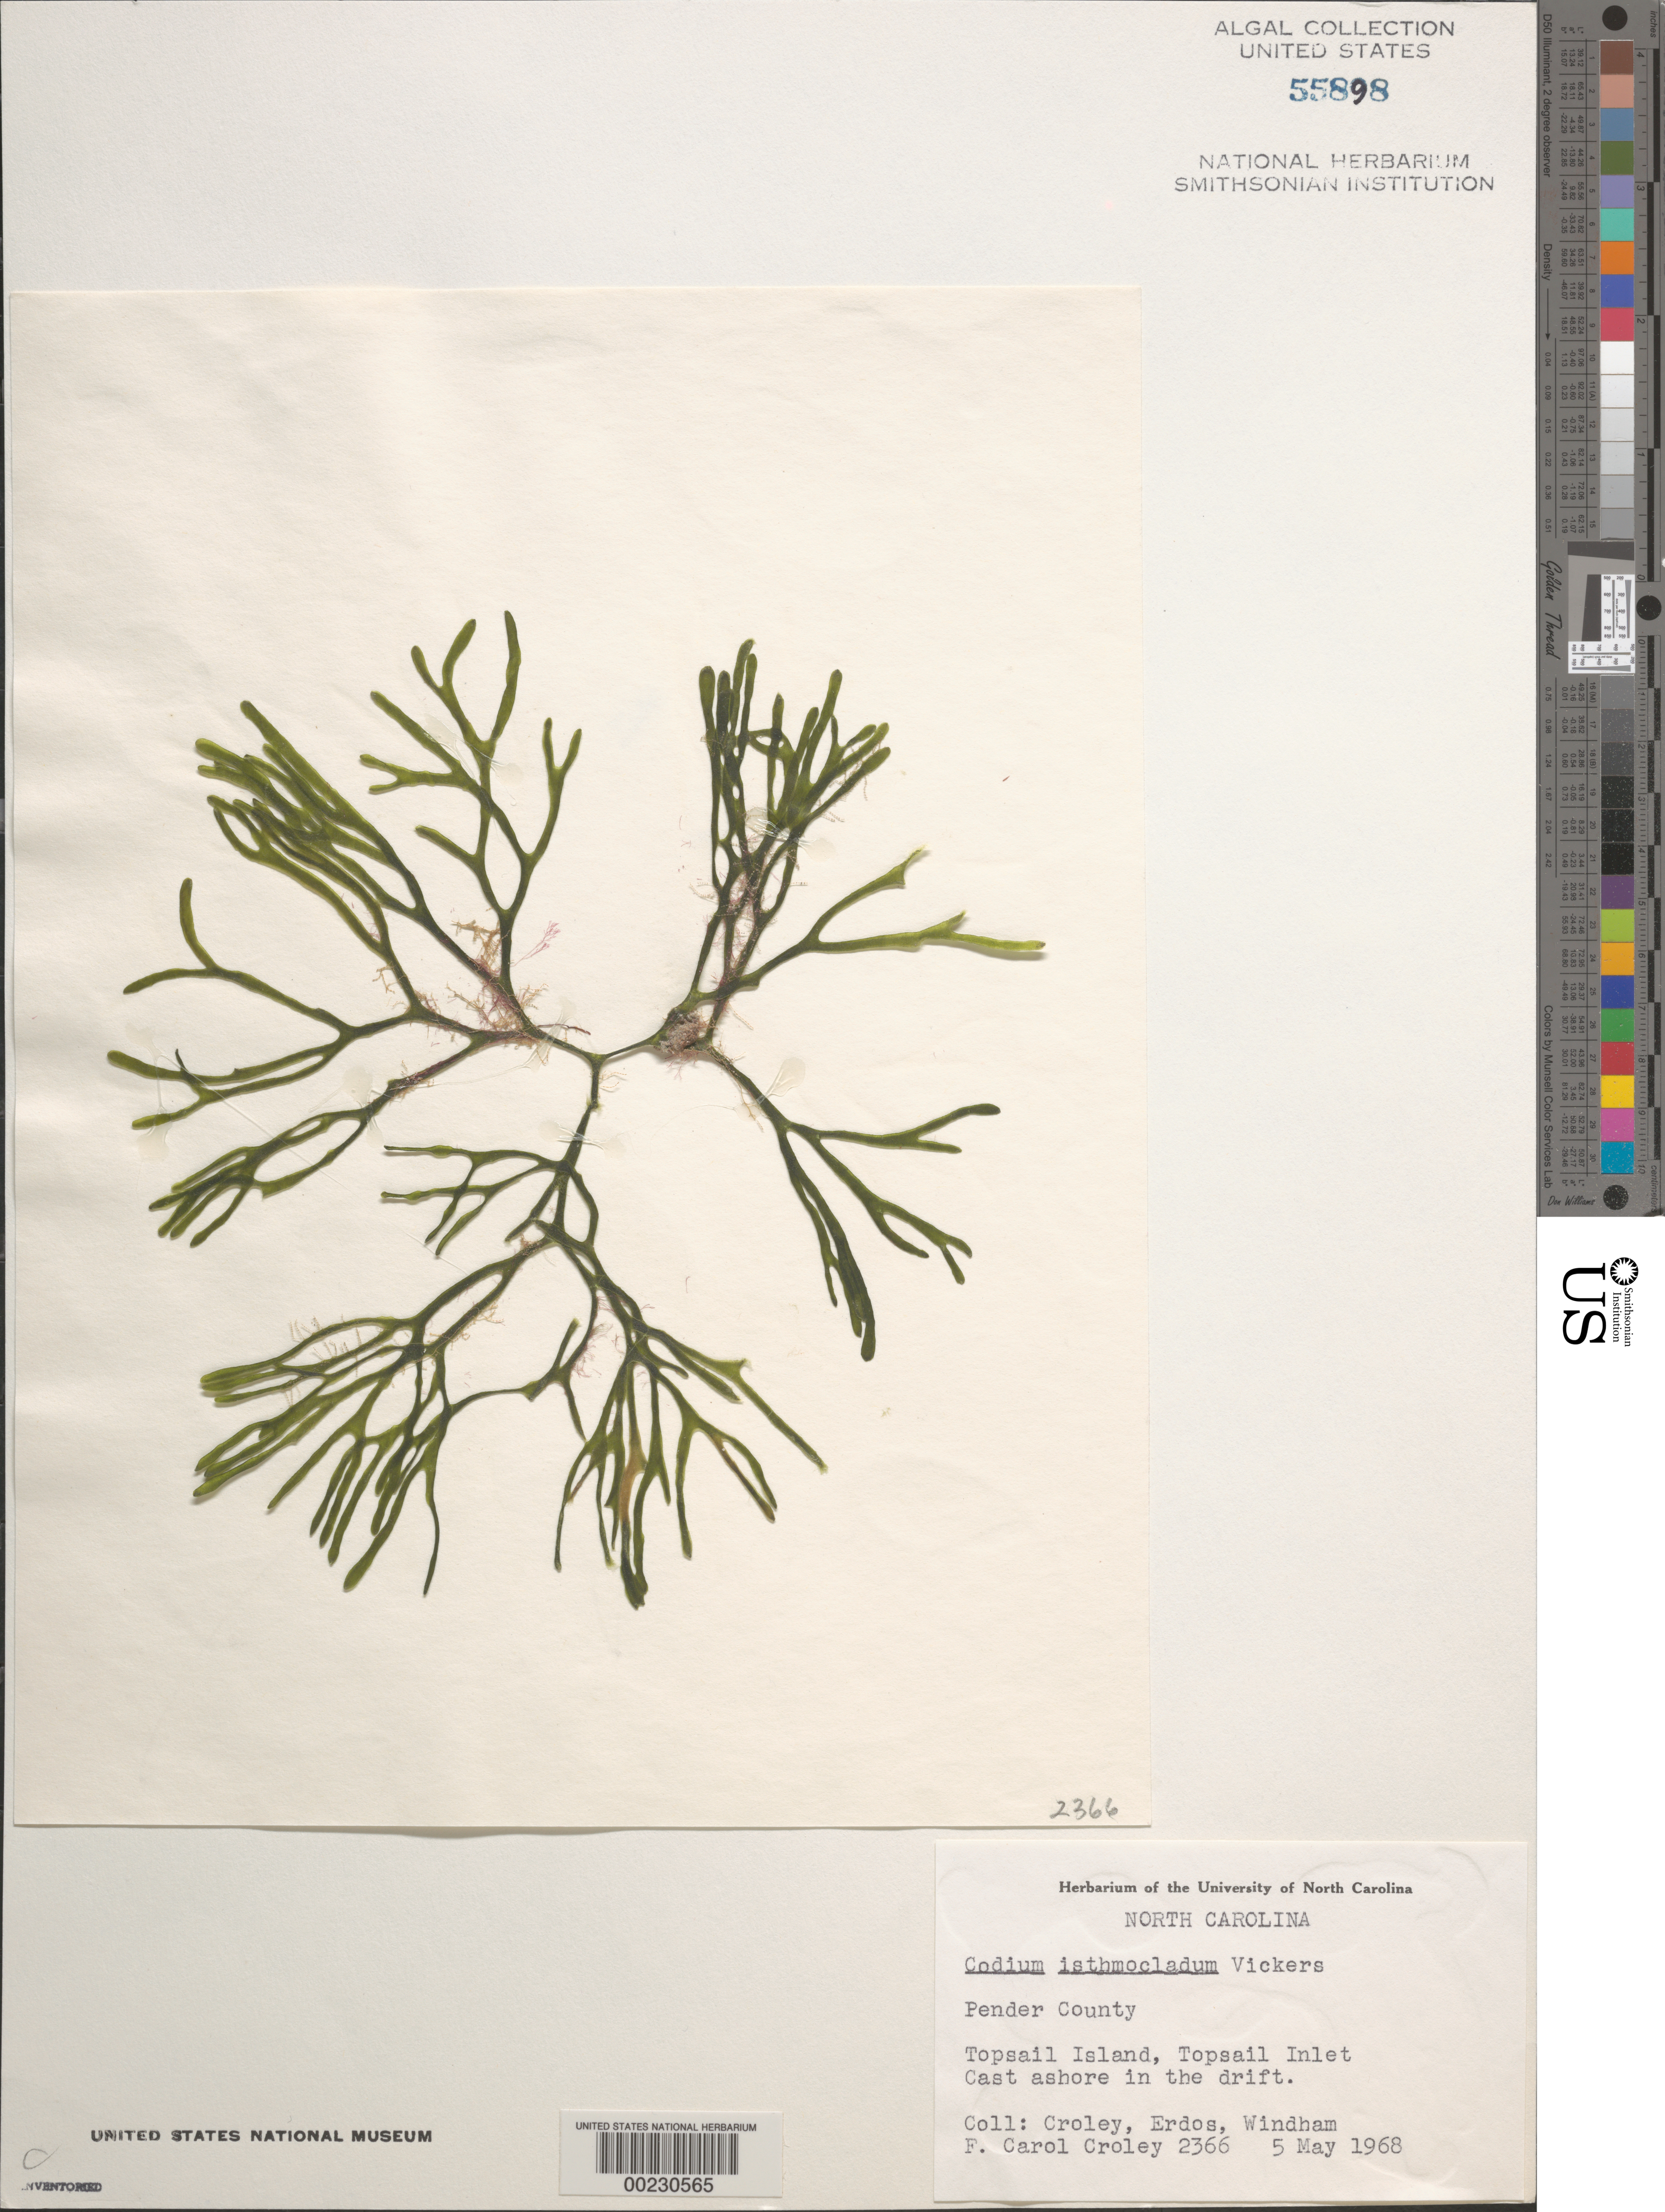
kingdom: Plantae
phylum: Chlorophyta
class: Ulvophyceae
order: Bryopsidales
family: Codiaceae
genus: Codium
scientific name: Codium isthmocladum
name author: Vickers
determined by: Croley, F. C.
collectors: F. C. Croley, -. Erdos & M. D. Windham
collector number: FCC 2366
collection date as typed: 05 May 1968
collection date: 1968-05-05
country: United States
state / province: North Carolina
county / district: Pender County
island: Topsail Island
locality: Topsail Inlet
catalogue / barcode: US 55898